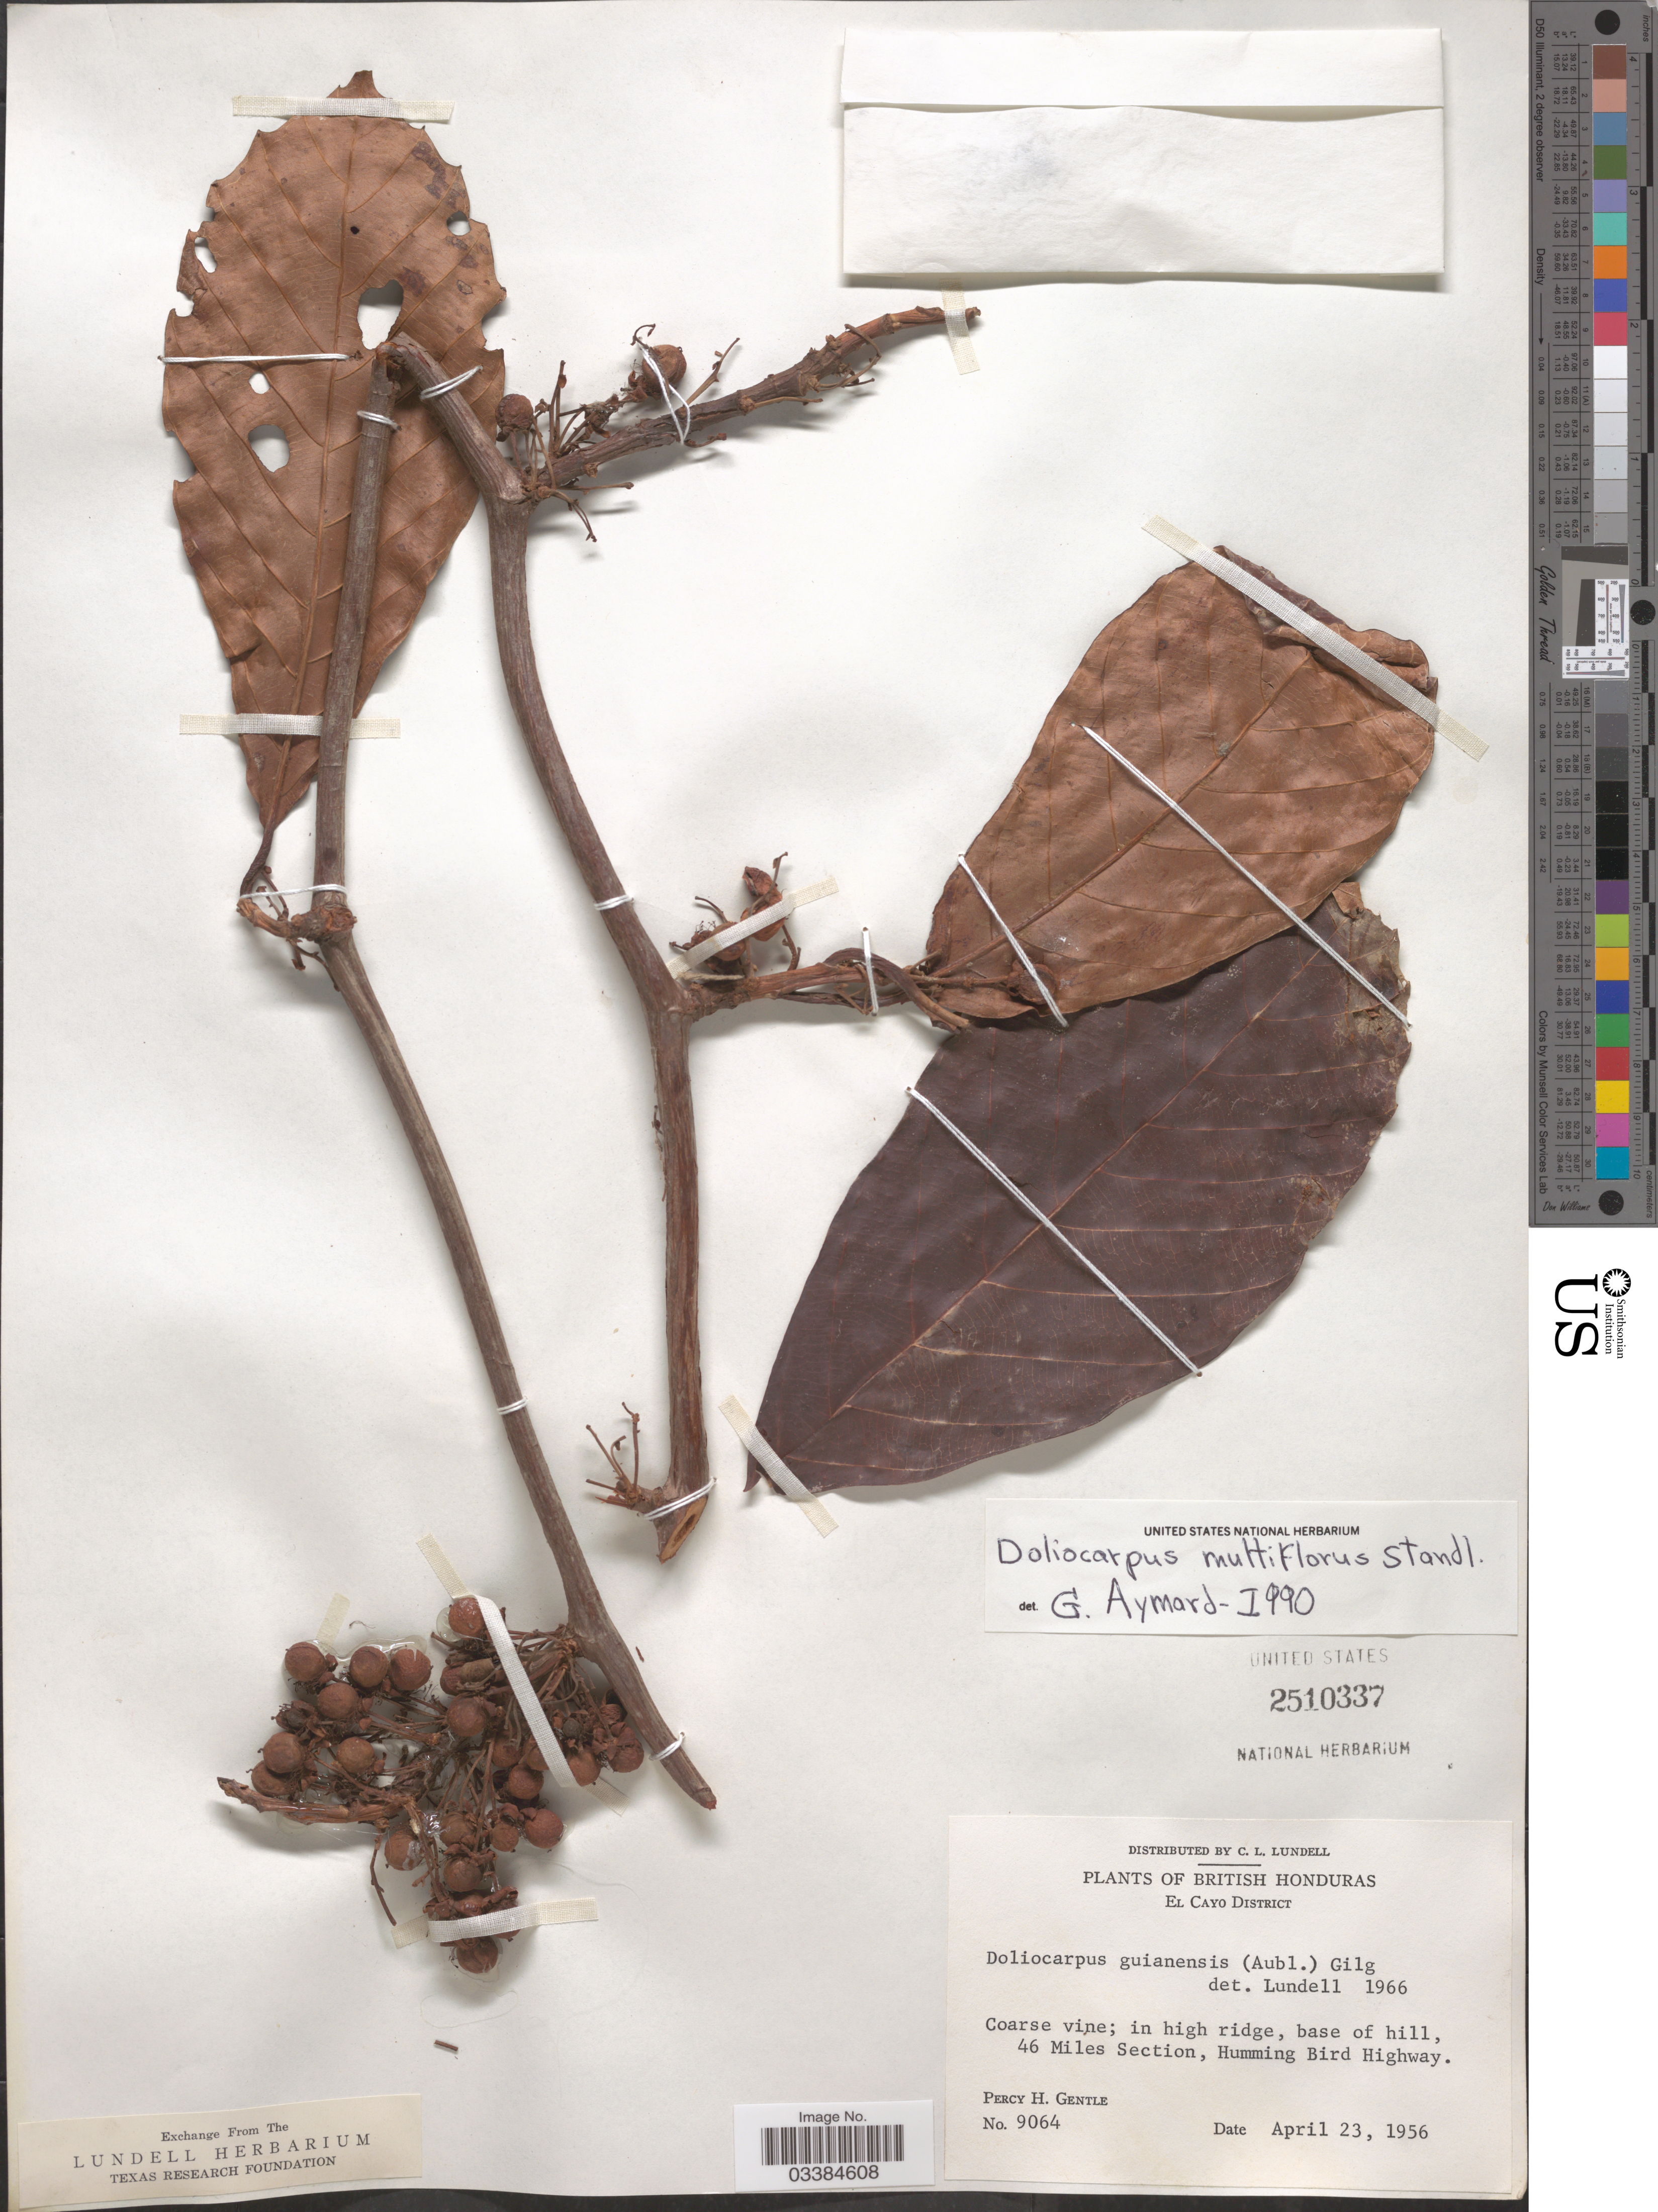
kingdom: Plantae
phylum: Tracheophyta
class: Magnoliopsida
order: Dilleniales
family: Dilleniaceae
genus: Doliocarpus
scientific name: Doliocarpus multiflorus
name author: Standl.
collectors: P. H. Gentle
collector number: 9064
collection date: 1956-04-23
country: Belize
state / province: Cayo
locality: British Honduras. El Cayo District. In high ridge, base of hill, 46 Miles Section, Humming Bird Highway.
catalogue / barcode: US 2510337